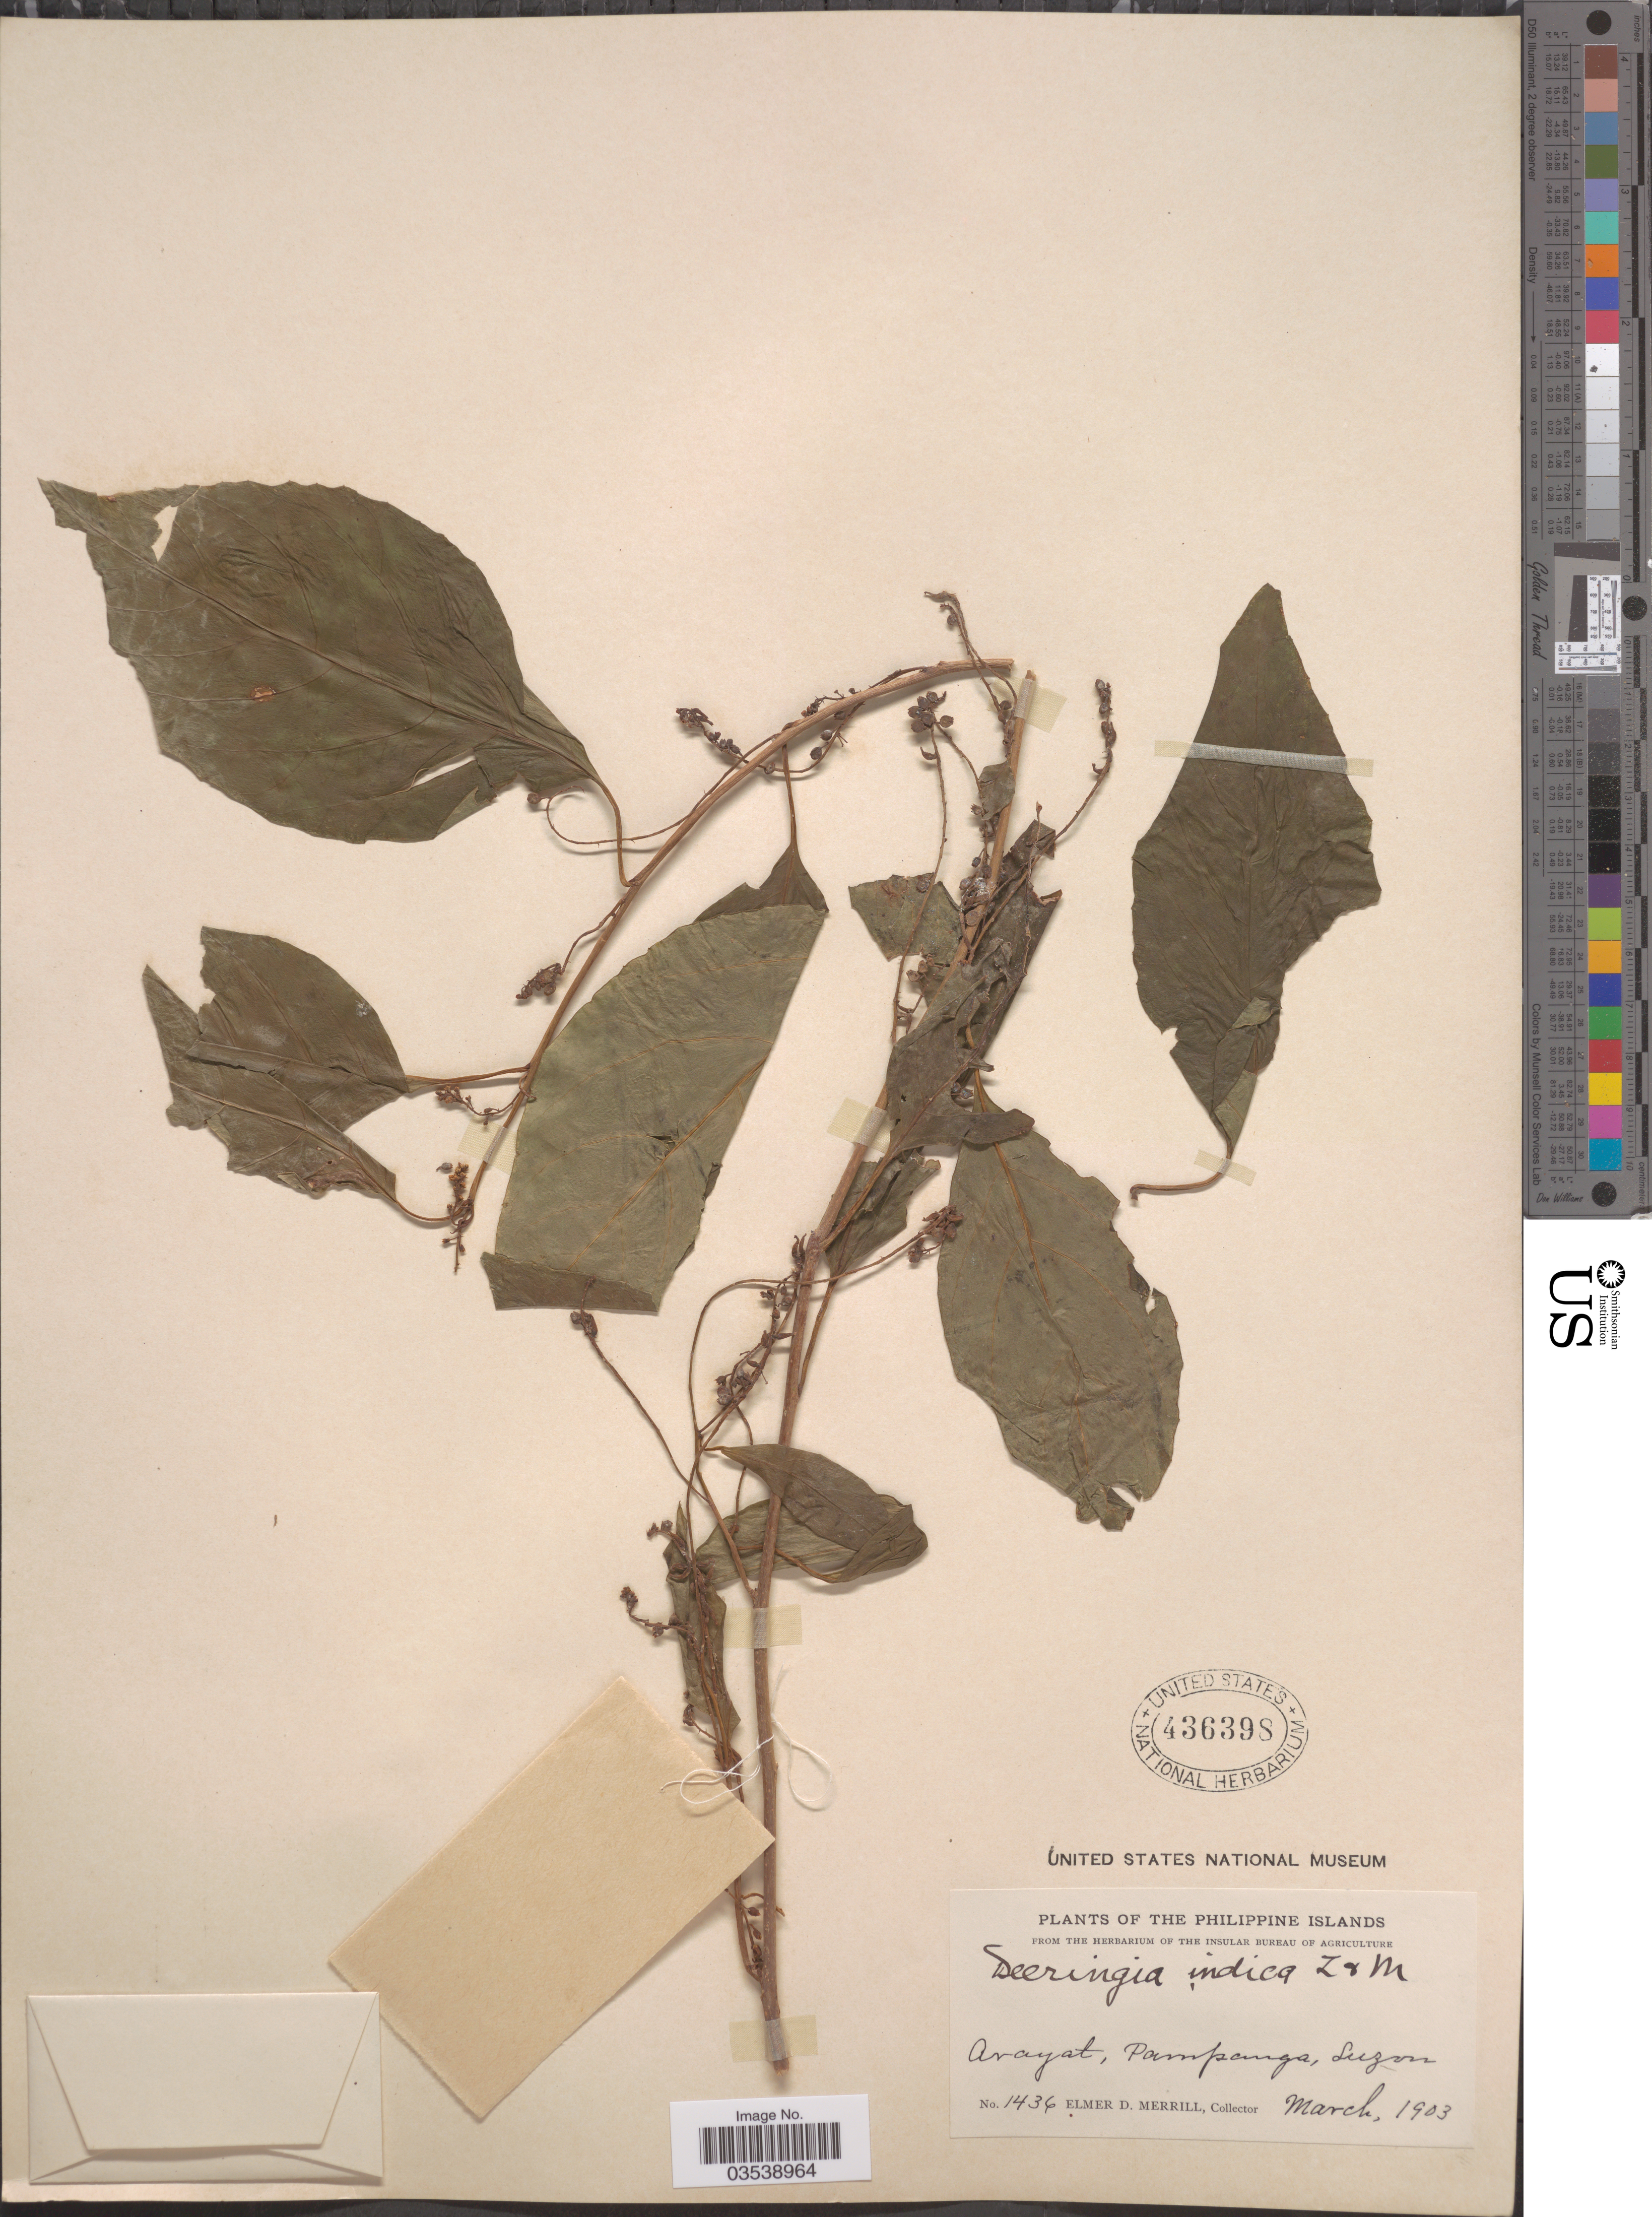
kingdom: Plantae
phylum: Tracheophyta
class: Magnoliopsida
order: Caryophyllales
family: Amaranthaceae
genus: Deeringia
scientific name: Deeringia indica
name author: Zoll. ex Moq.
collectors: E. D. Merrill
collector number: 1436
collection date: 1903-03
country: Philippines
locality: Arayat, Pampanga, Luzon.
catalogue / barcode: US 436398